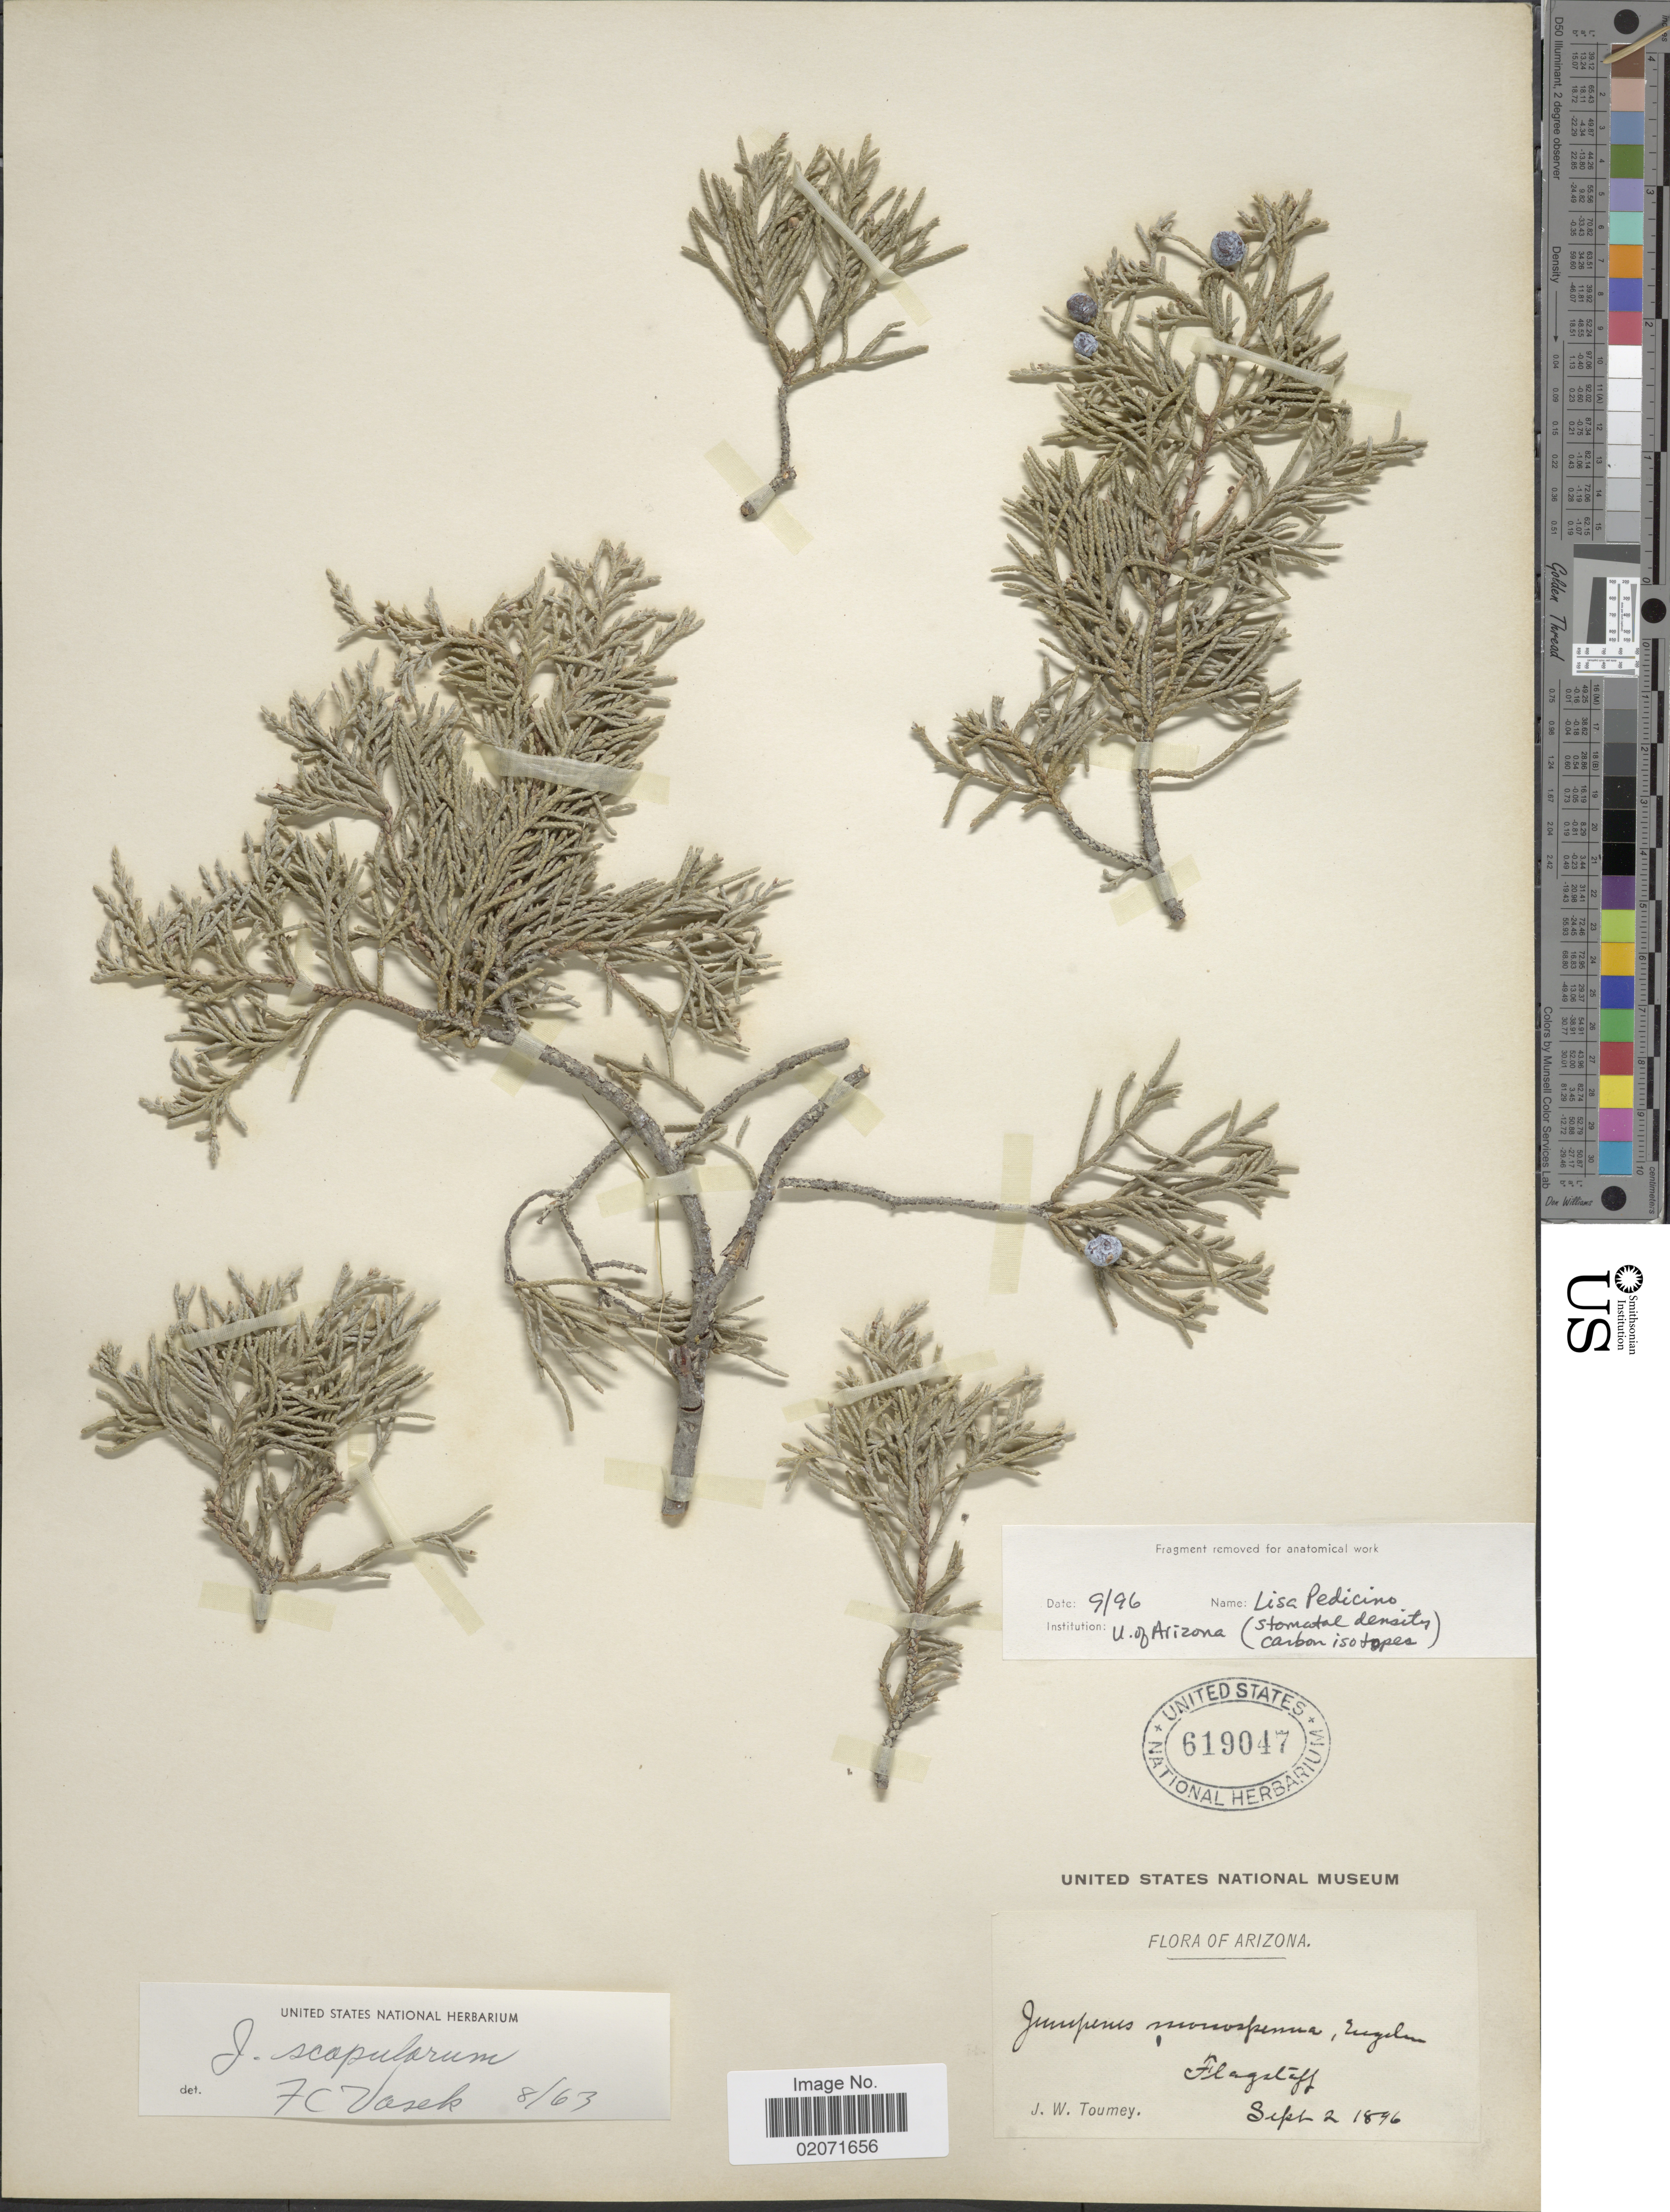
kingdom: Plantae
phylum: Tracheophyta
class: Pinopsida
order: Pinales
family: Cupressaceae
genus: Juniperus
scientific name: Juniperus scopulorum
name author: Sarg.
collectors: J. W. Toumey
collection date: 1896-09-02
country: United States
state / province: Arizona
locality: Flagstaff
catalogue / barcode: US 619047